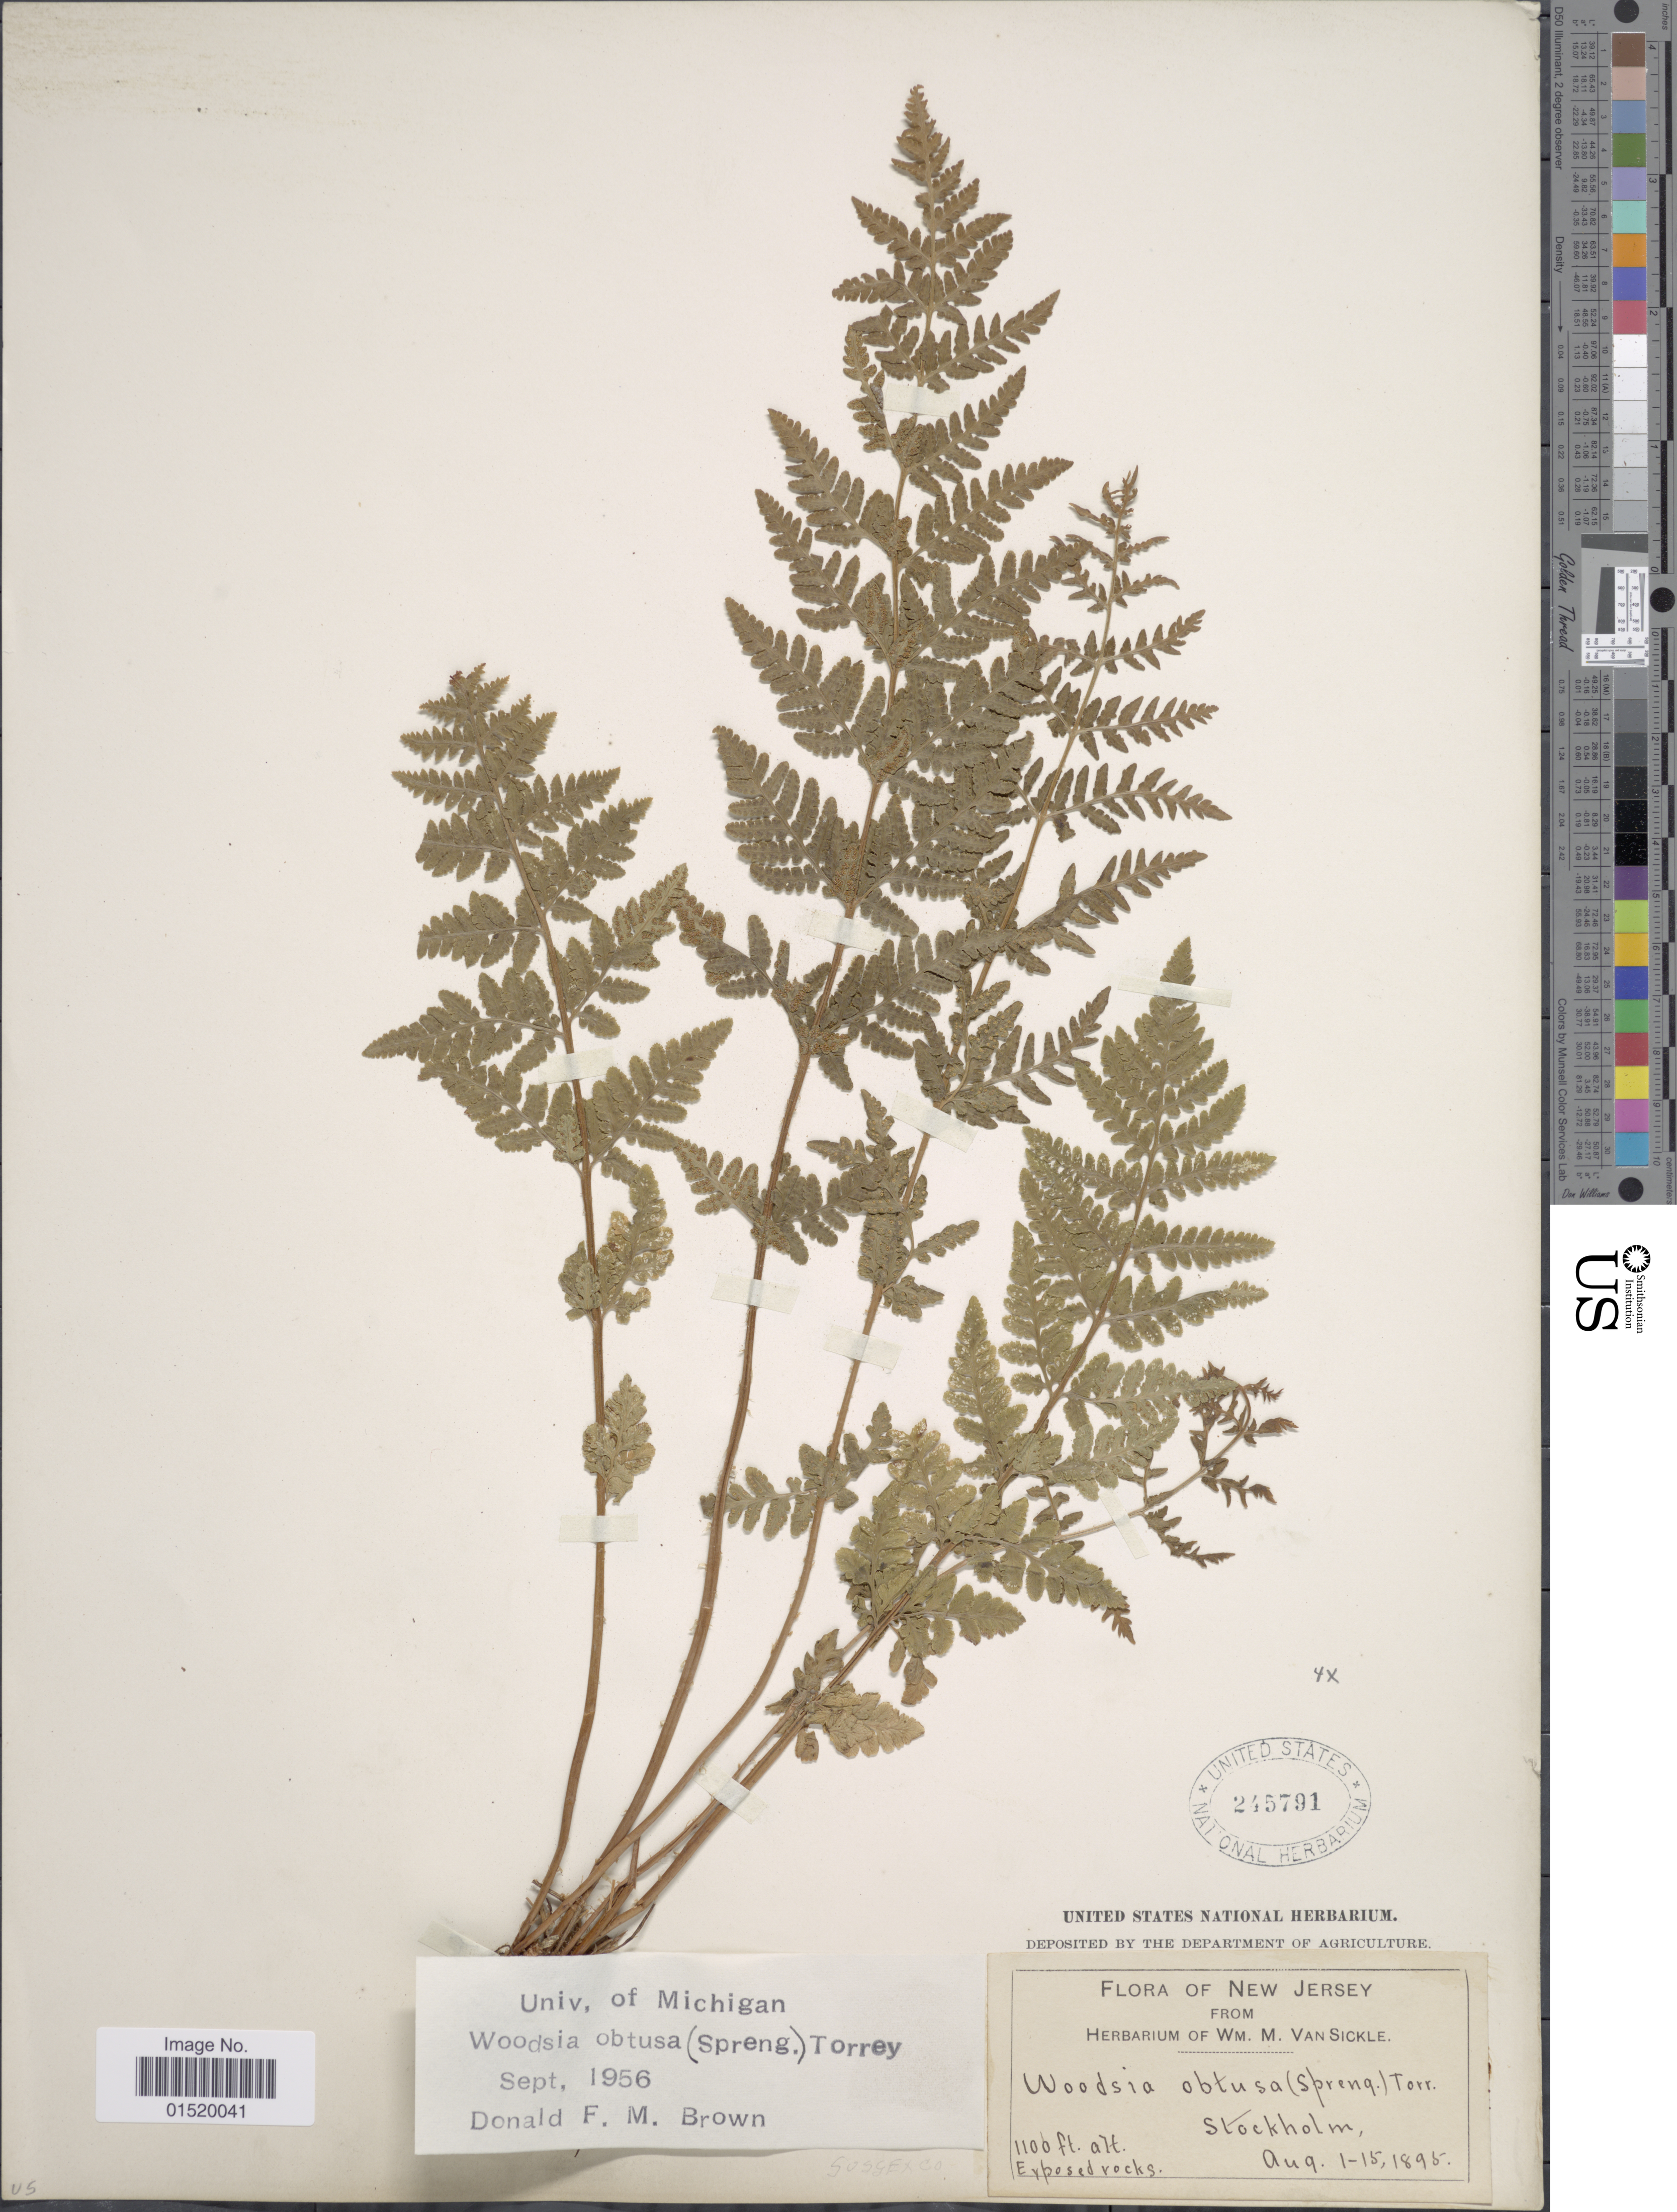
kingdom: Plantae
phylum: Tracheophyta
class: Polypodiopsida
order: Polypodiales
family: Woodsiaceae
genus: Woodsia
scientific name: Woodsia obtusa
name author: (Spreng.) Torr.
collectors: ex herb. Wm. M. Van Sickle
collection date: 1895-08-01/1895-08-15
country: United States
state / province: New Jersey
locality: Stockholm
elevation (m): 335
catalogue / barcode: US 245791